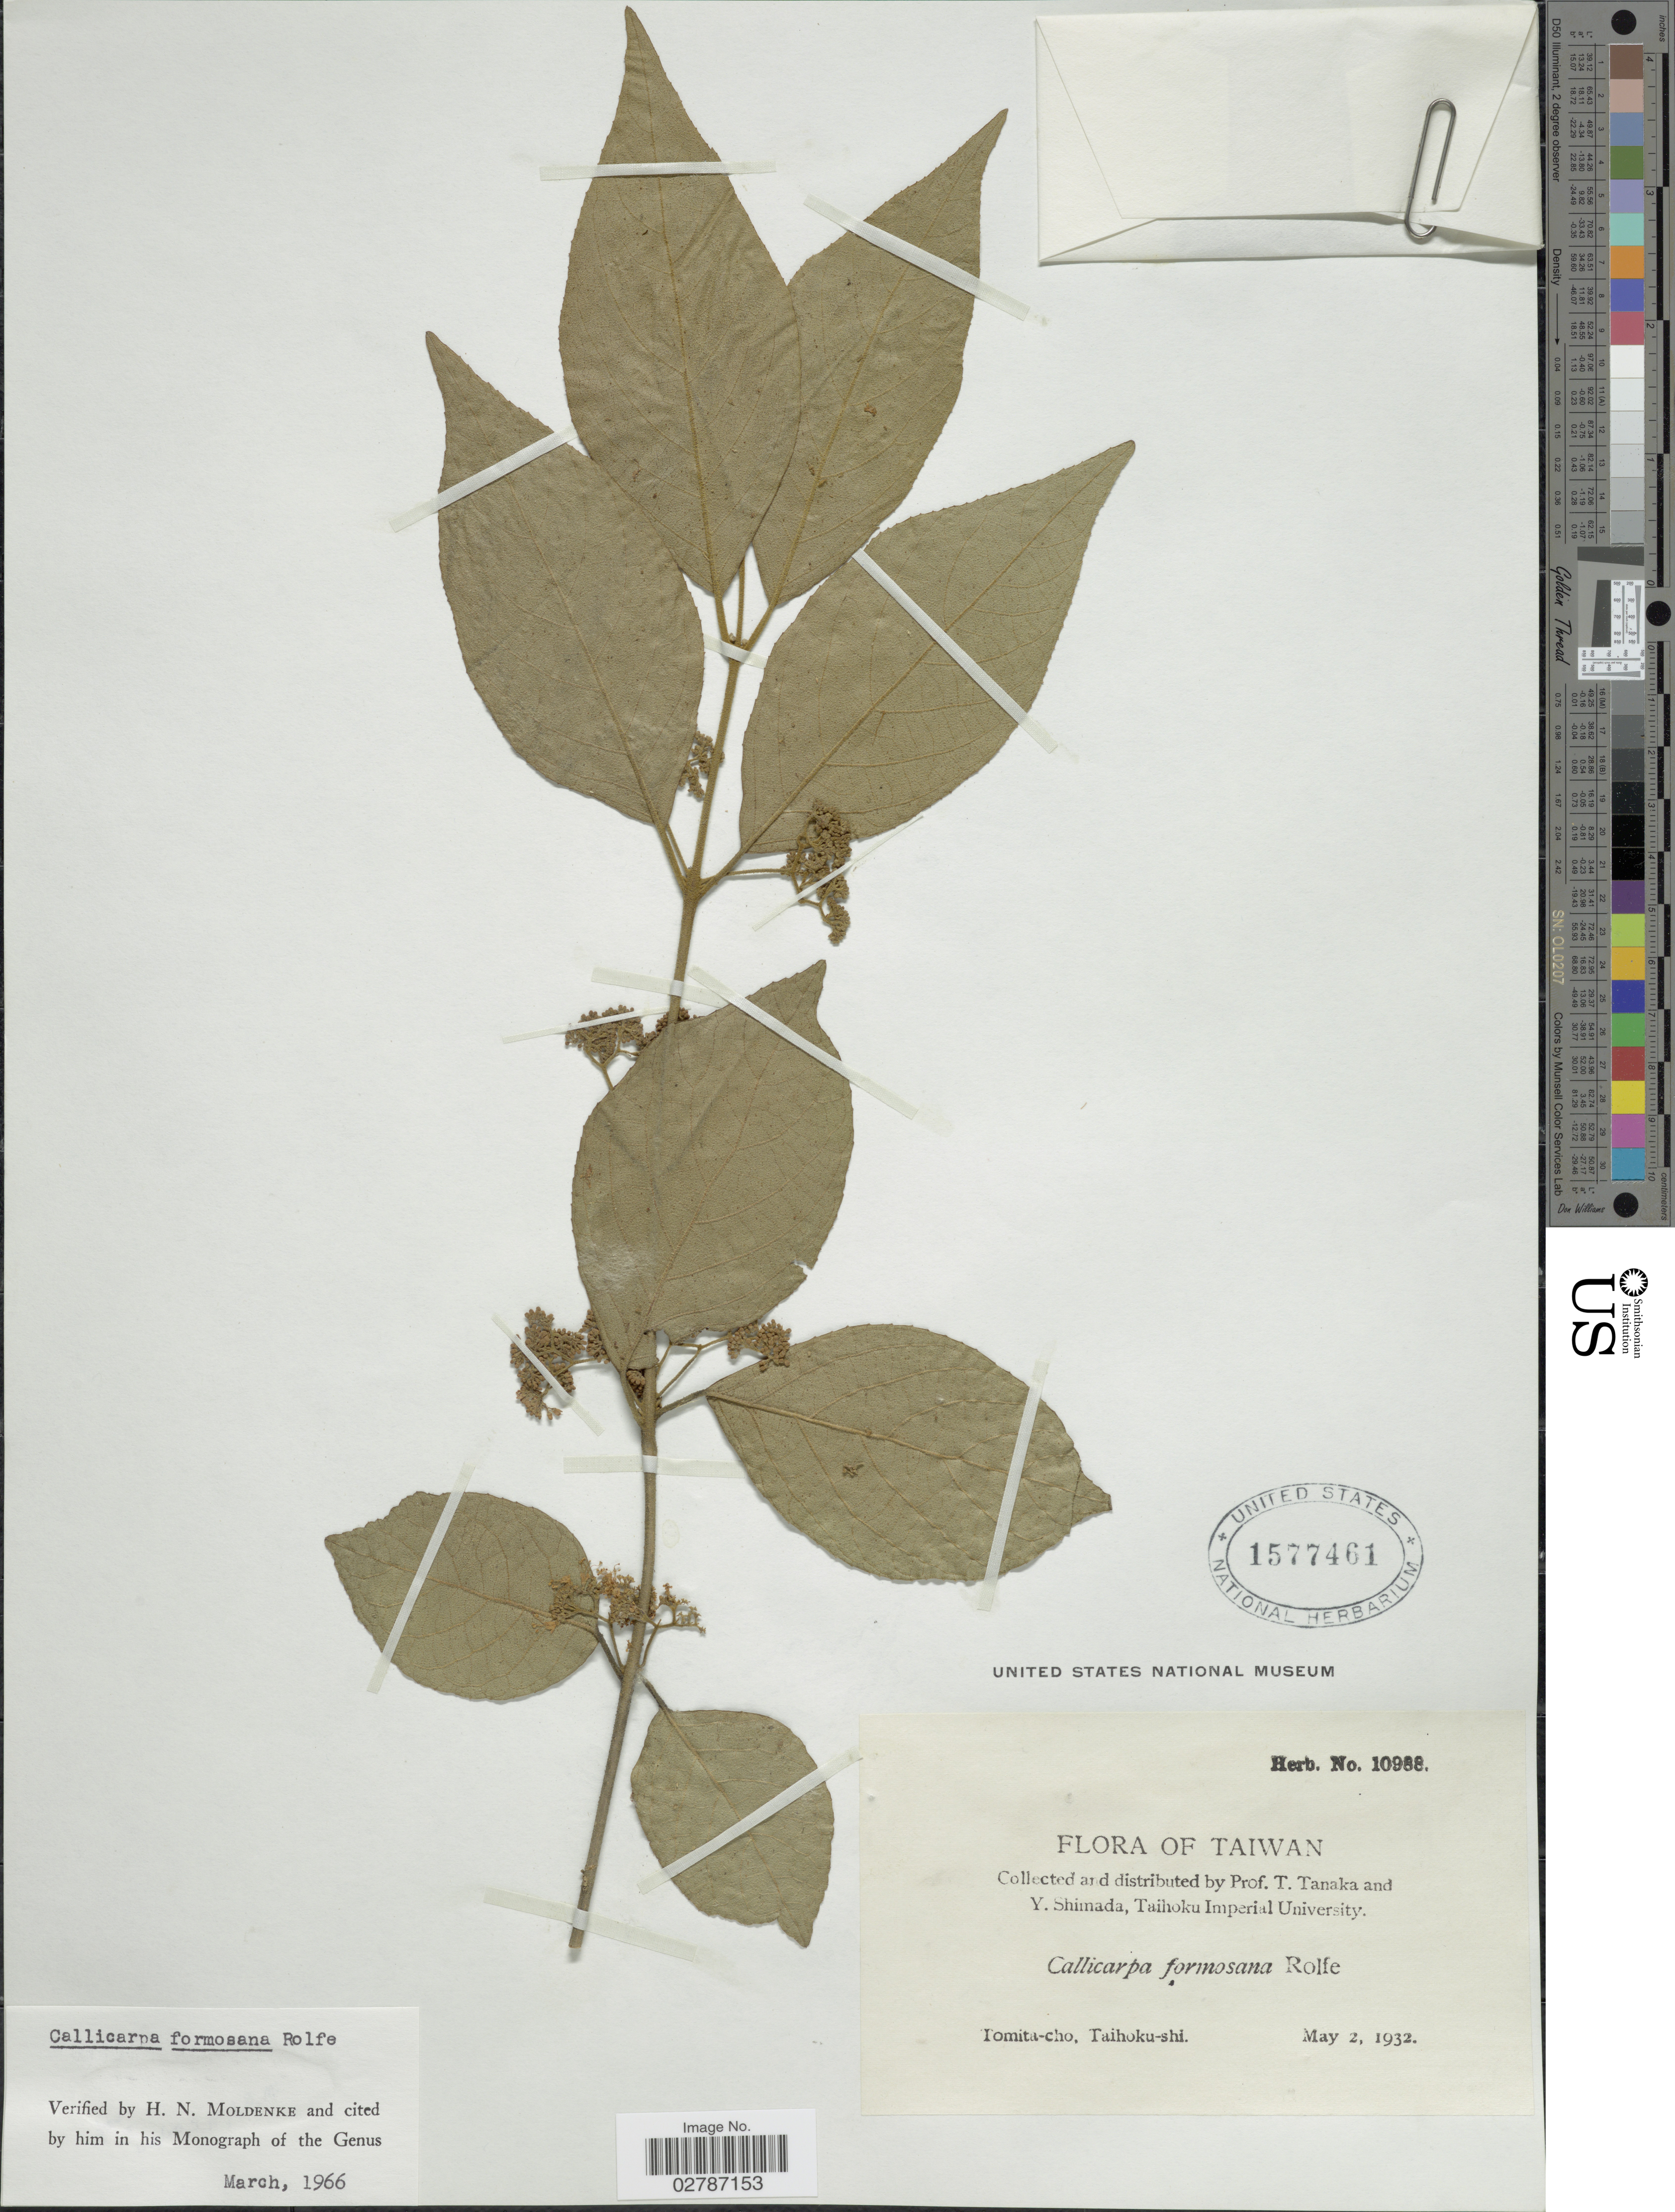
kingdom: Plantae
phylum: Tracheophyta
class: Magnoliopsida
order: Lamiales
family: Lamiaceae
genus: Callicarpa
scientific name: Callicarpa formosana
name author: Rolfe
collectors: T. Tanaka & Y. Shimada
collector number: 10988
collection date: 1932-05-02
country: Taiwan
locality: Tomita-cho, Taihoku-shi.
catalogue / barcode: US 1577461